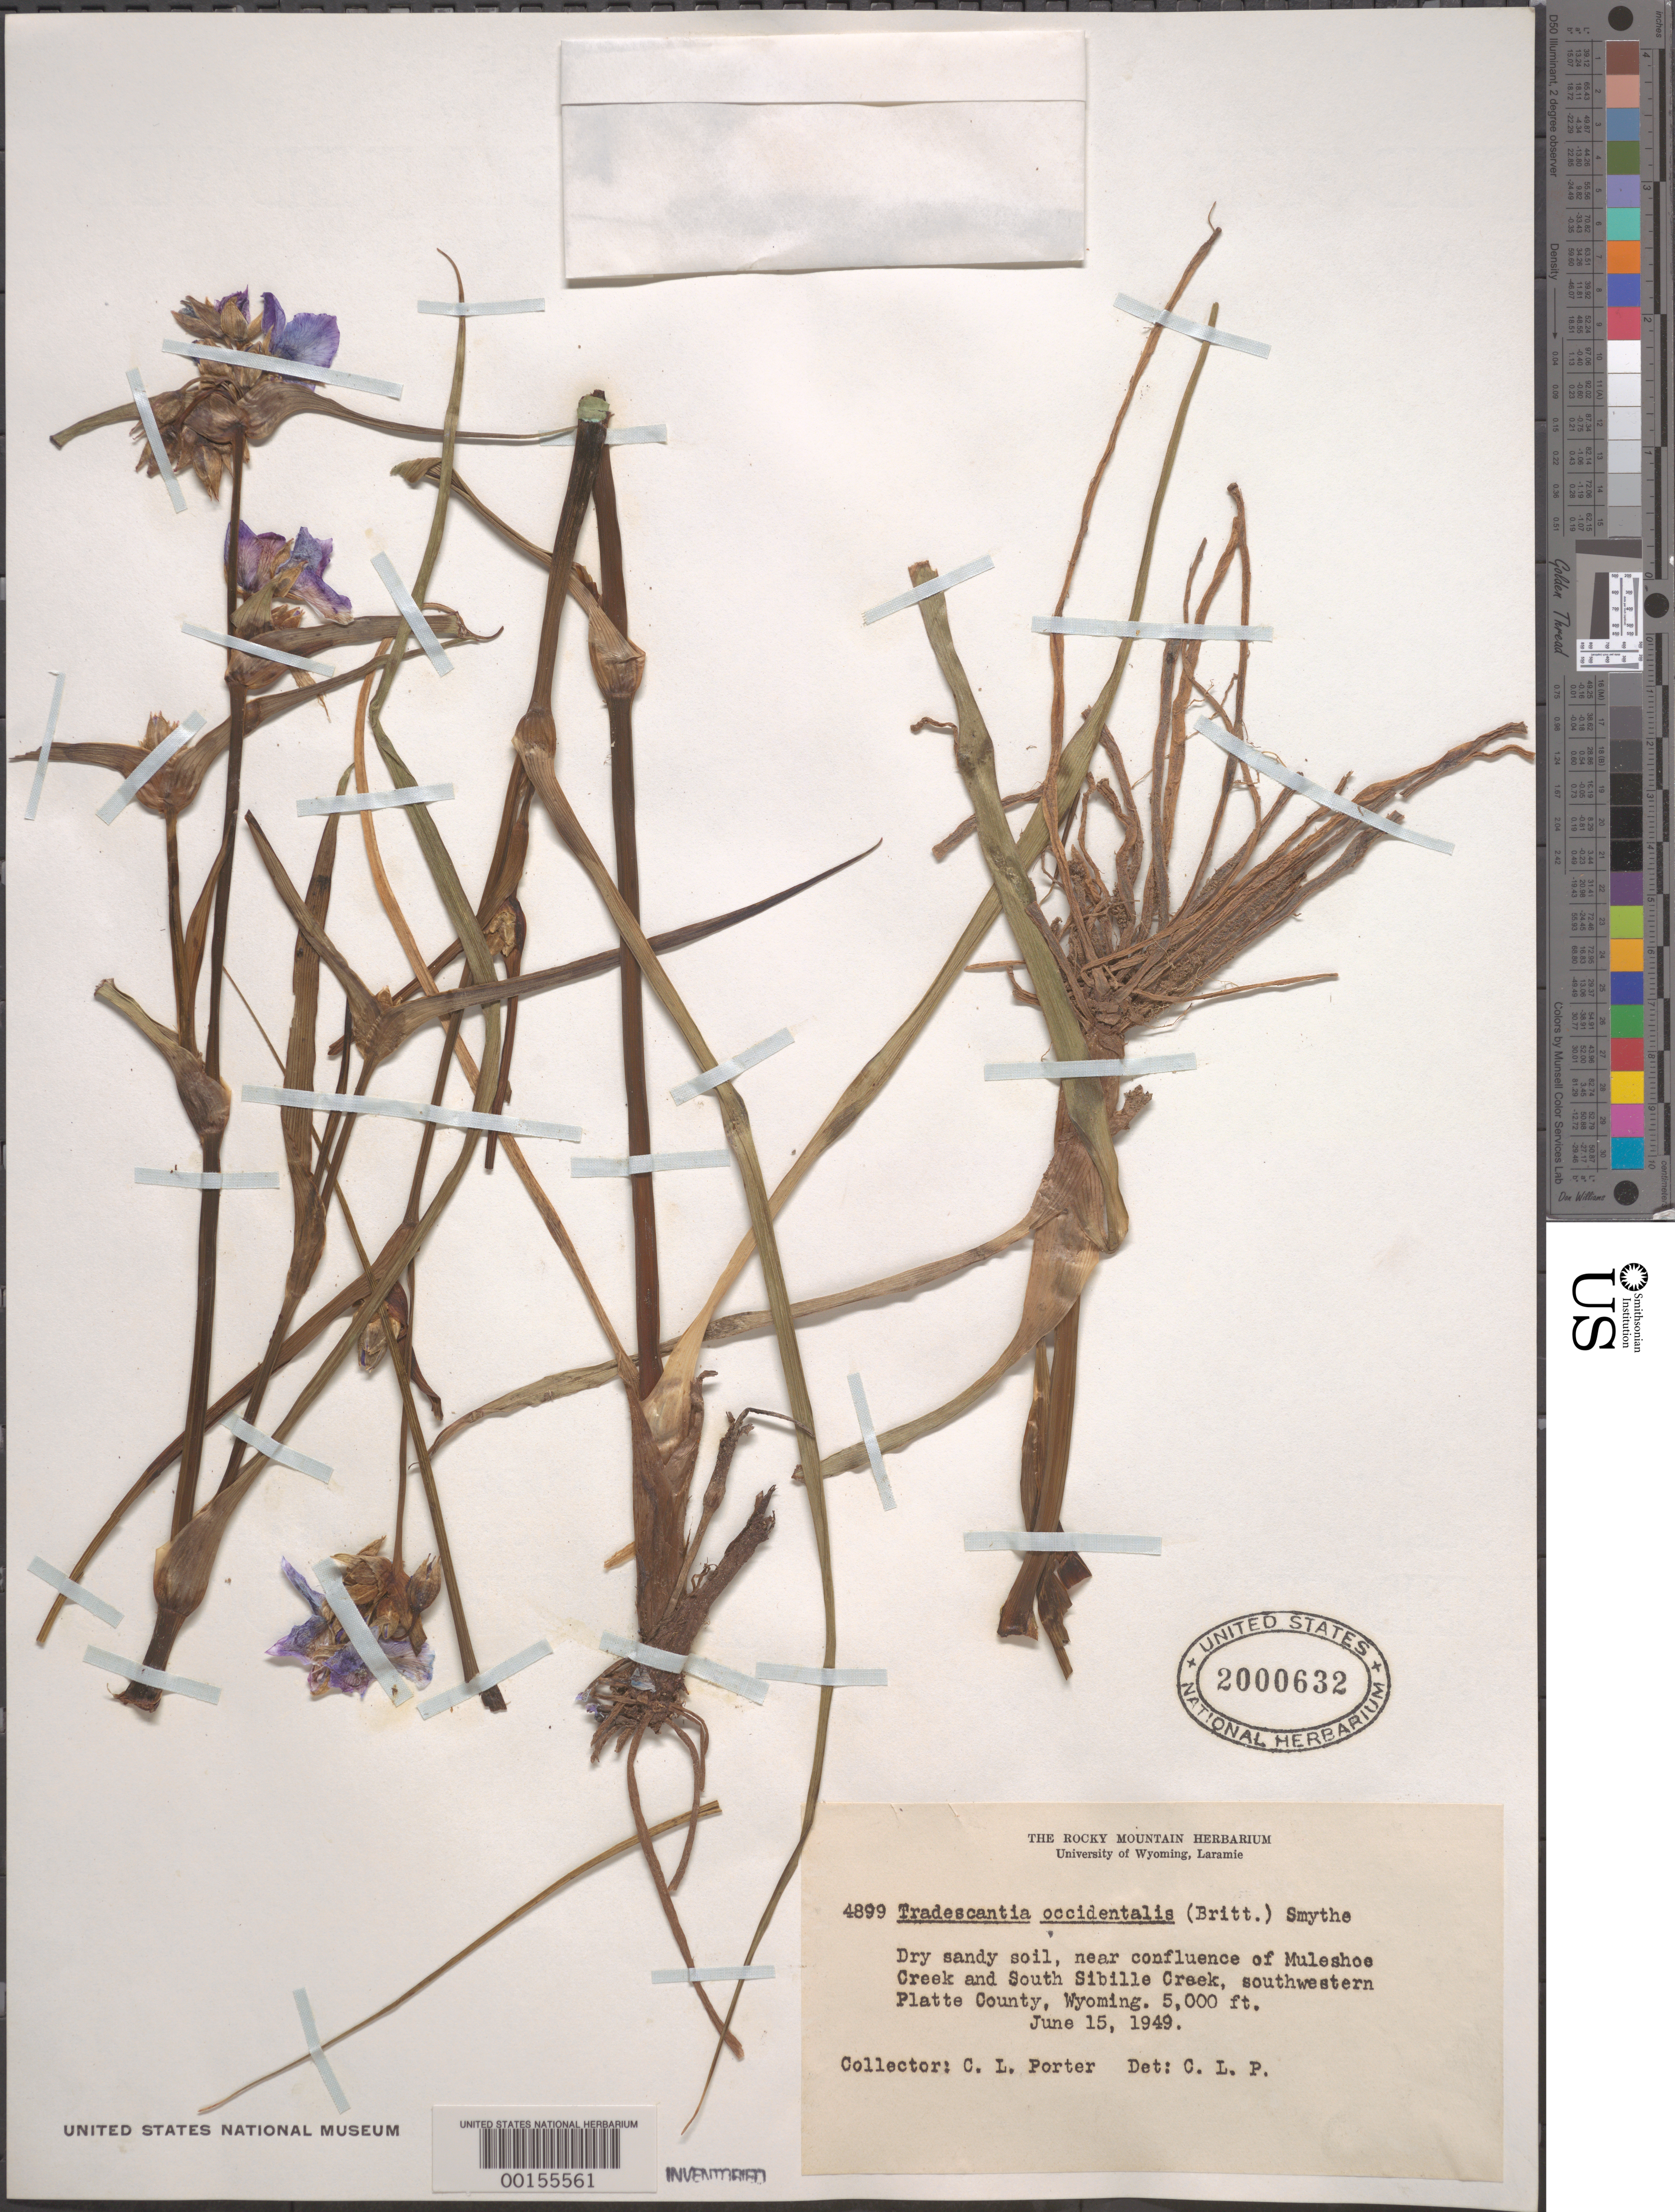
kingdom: Plantae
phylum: Tracheophyta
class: Liliopsida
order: Commelinales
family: Commelinaceae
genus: Tradescantia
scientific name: Tradescantia occidentalis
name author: (Britton) Smyth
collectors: C. L. Porter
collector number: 4899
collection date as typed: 15 Jun 1949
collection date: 1949-06-15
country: United States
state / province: Wyoming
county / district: Platte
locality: Confluence of muleshoe creek and south sibille creek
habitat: Dry, sandy soil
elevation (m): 1525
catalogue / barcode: US 2000632